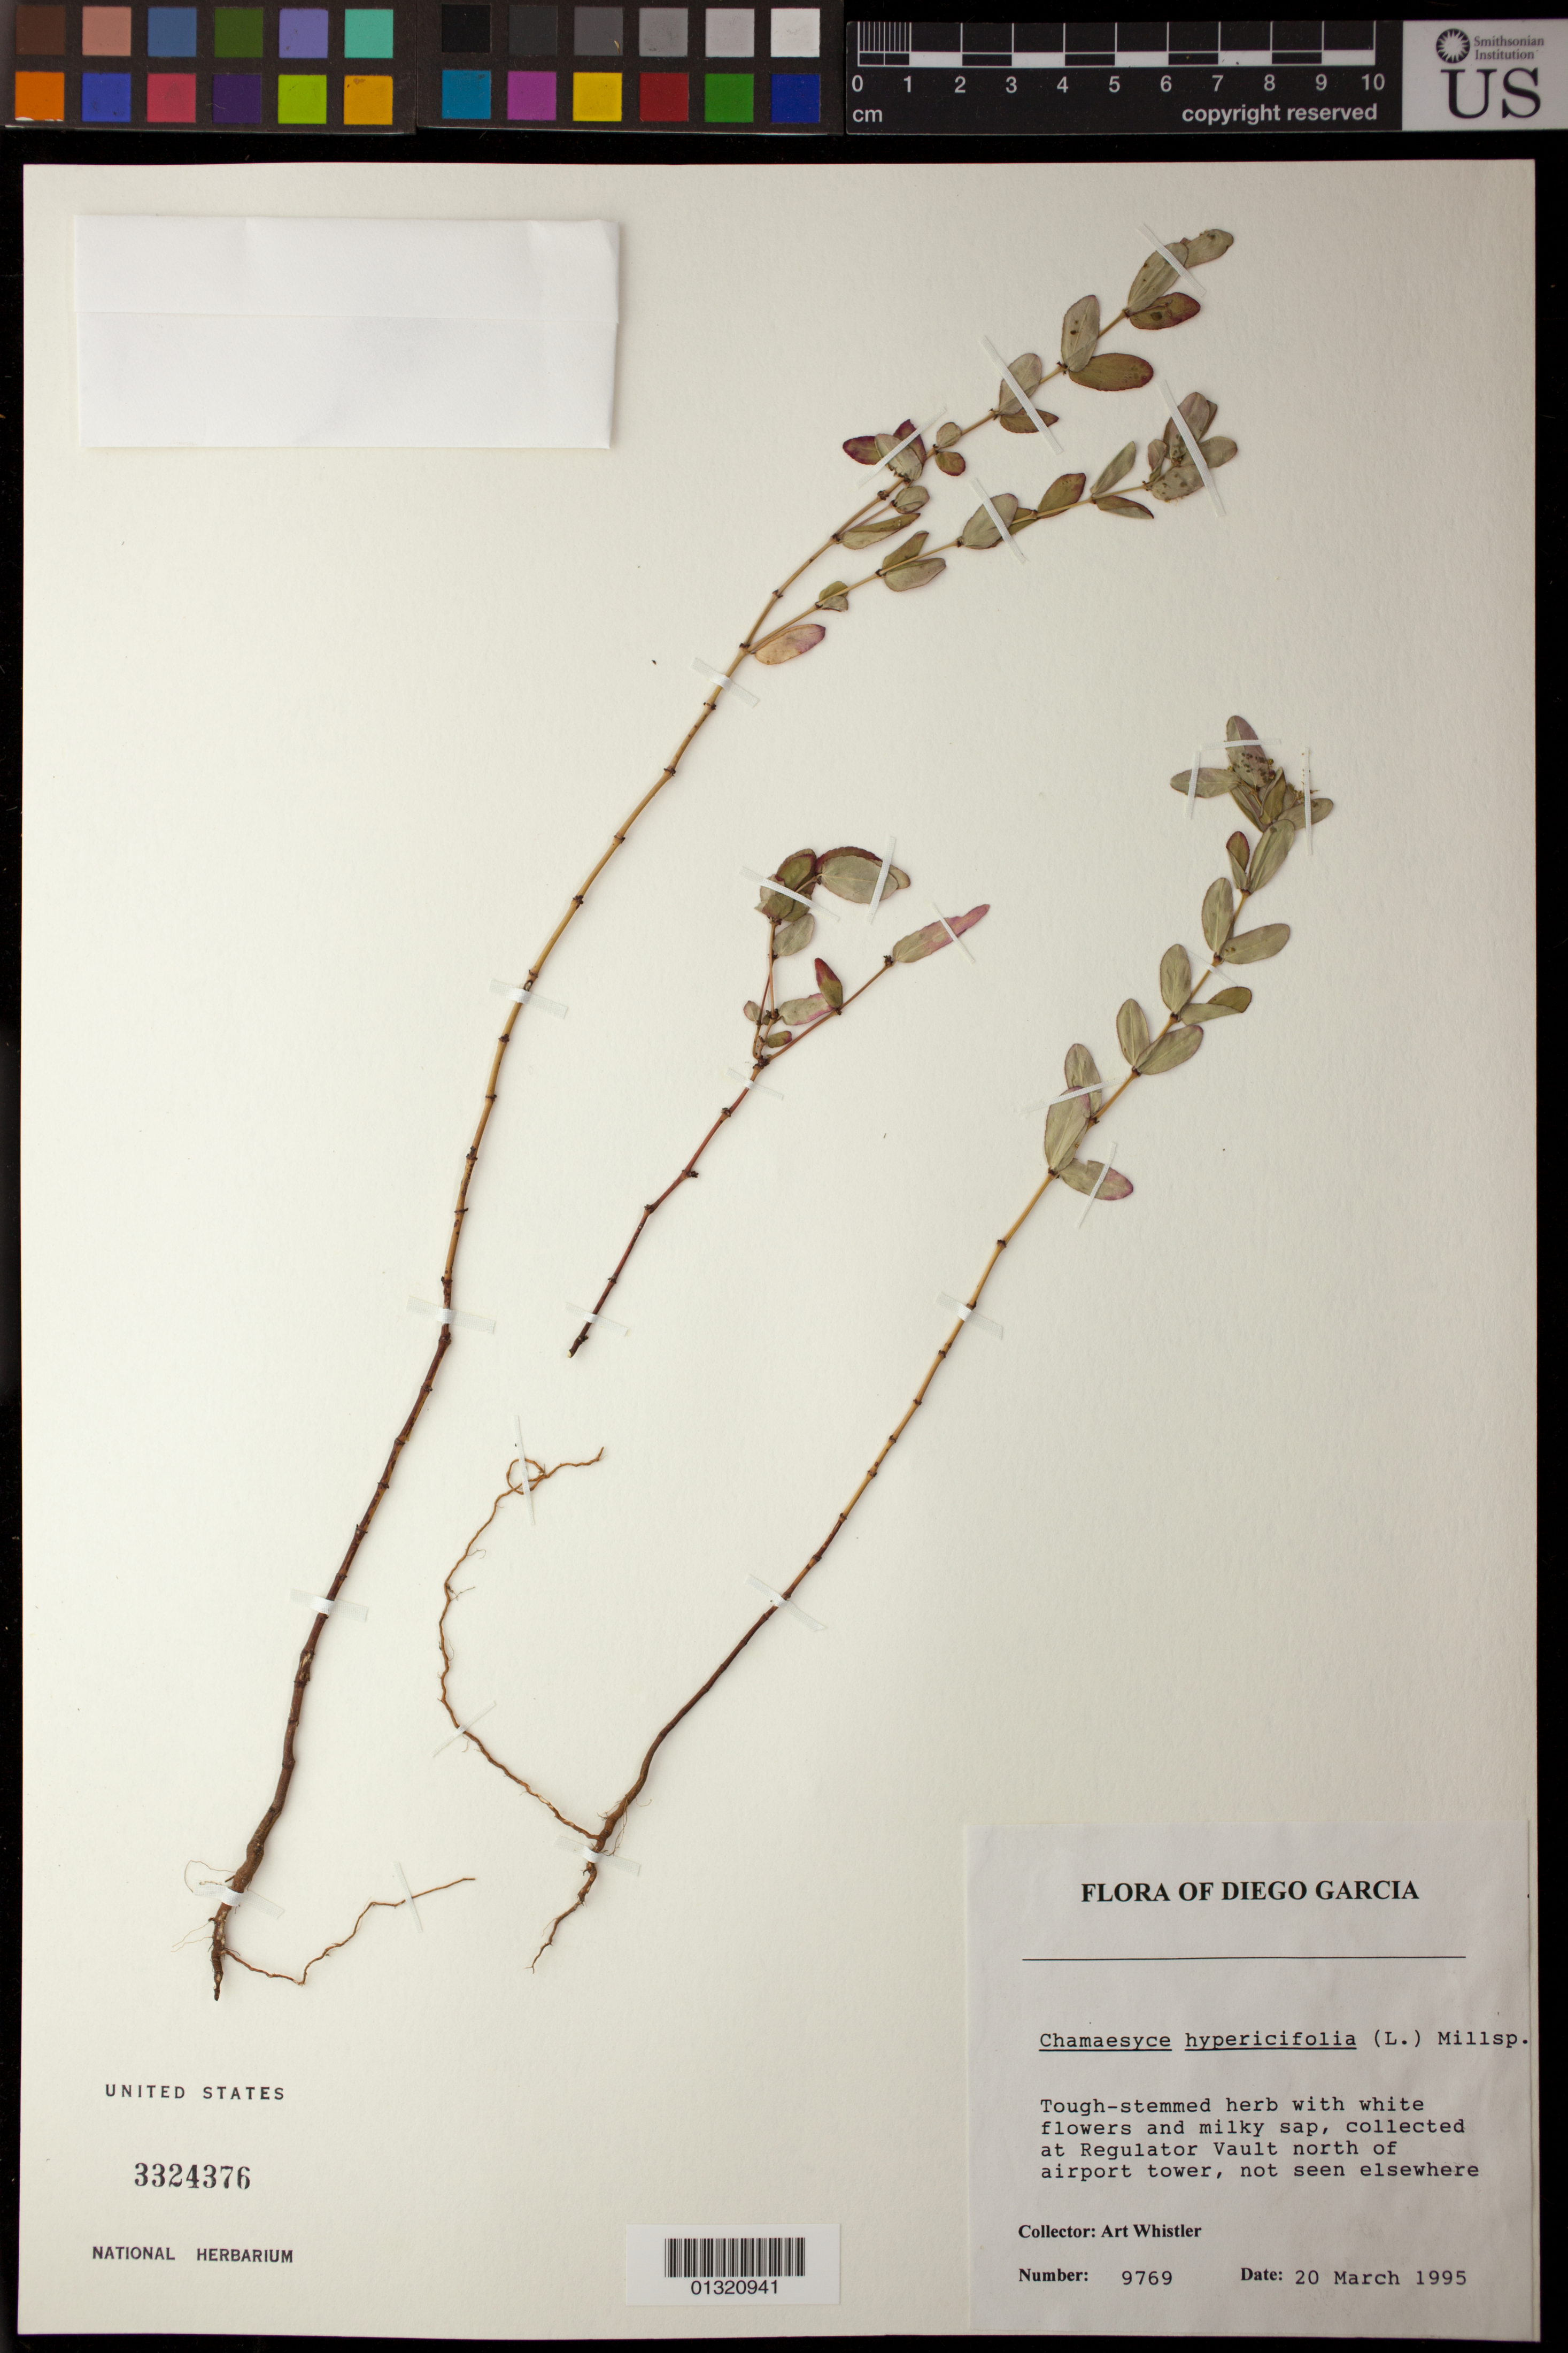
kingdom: Plantae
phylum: Tracheophyta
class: Magnoliopsida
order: Malpighiales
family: Euphorbiaceae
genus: Euphorbia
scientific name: Euphorbia hypericifolia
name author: L.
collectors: A. Whistler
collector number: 9769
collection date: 1995-03-20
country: British Indian Ocean Territory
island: Diego Garcia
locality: Diego Garcia, Regulator Vault north of airport tower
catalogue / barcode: US 3324376